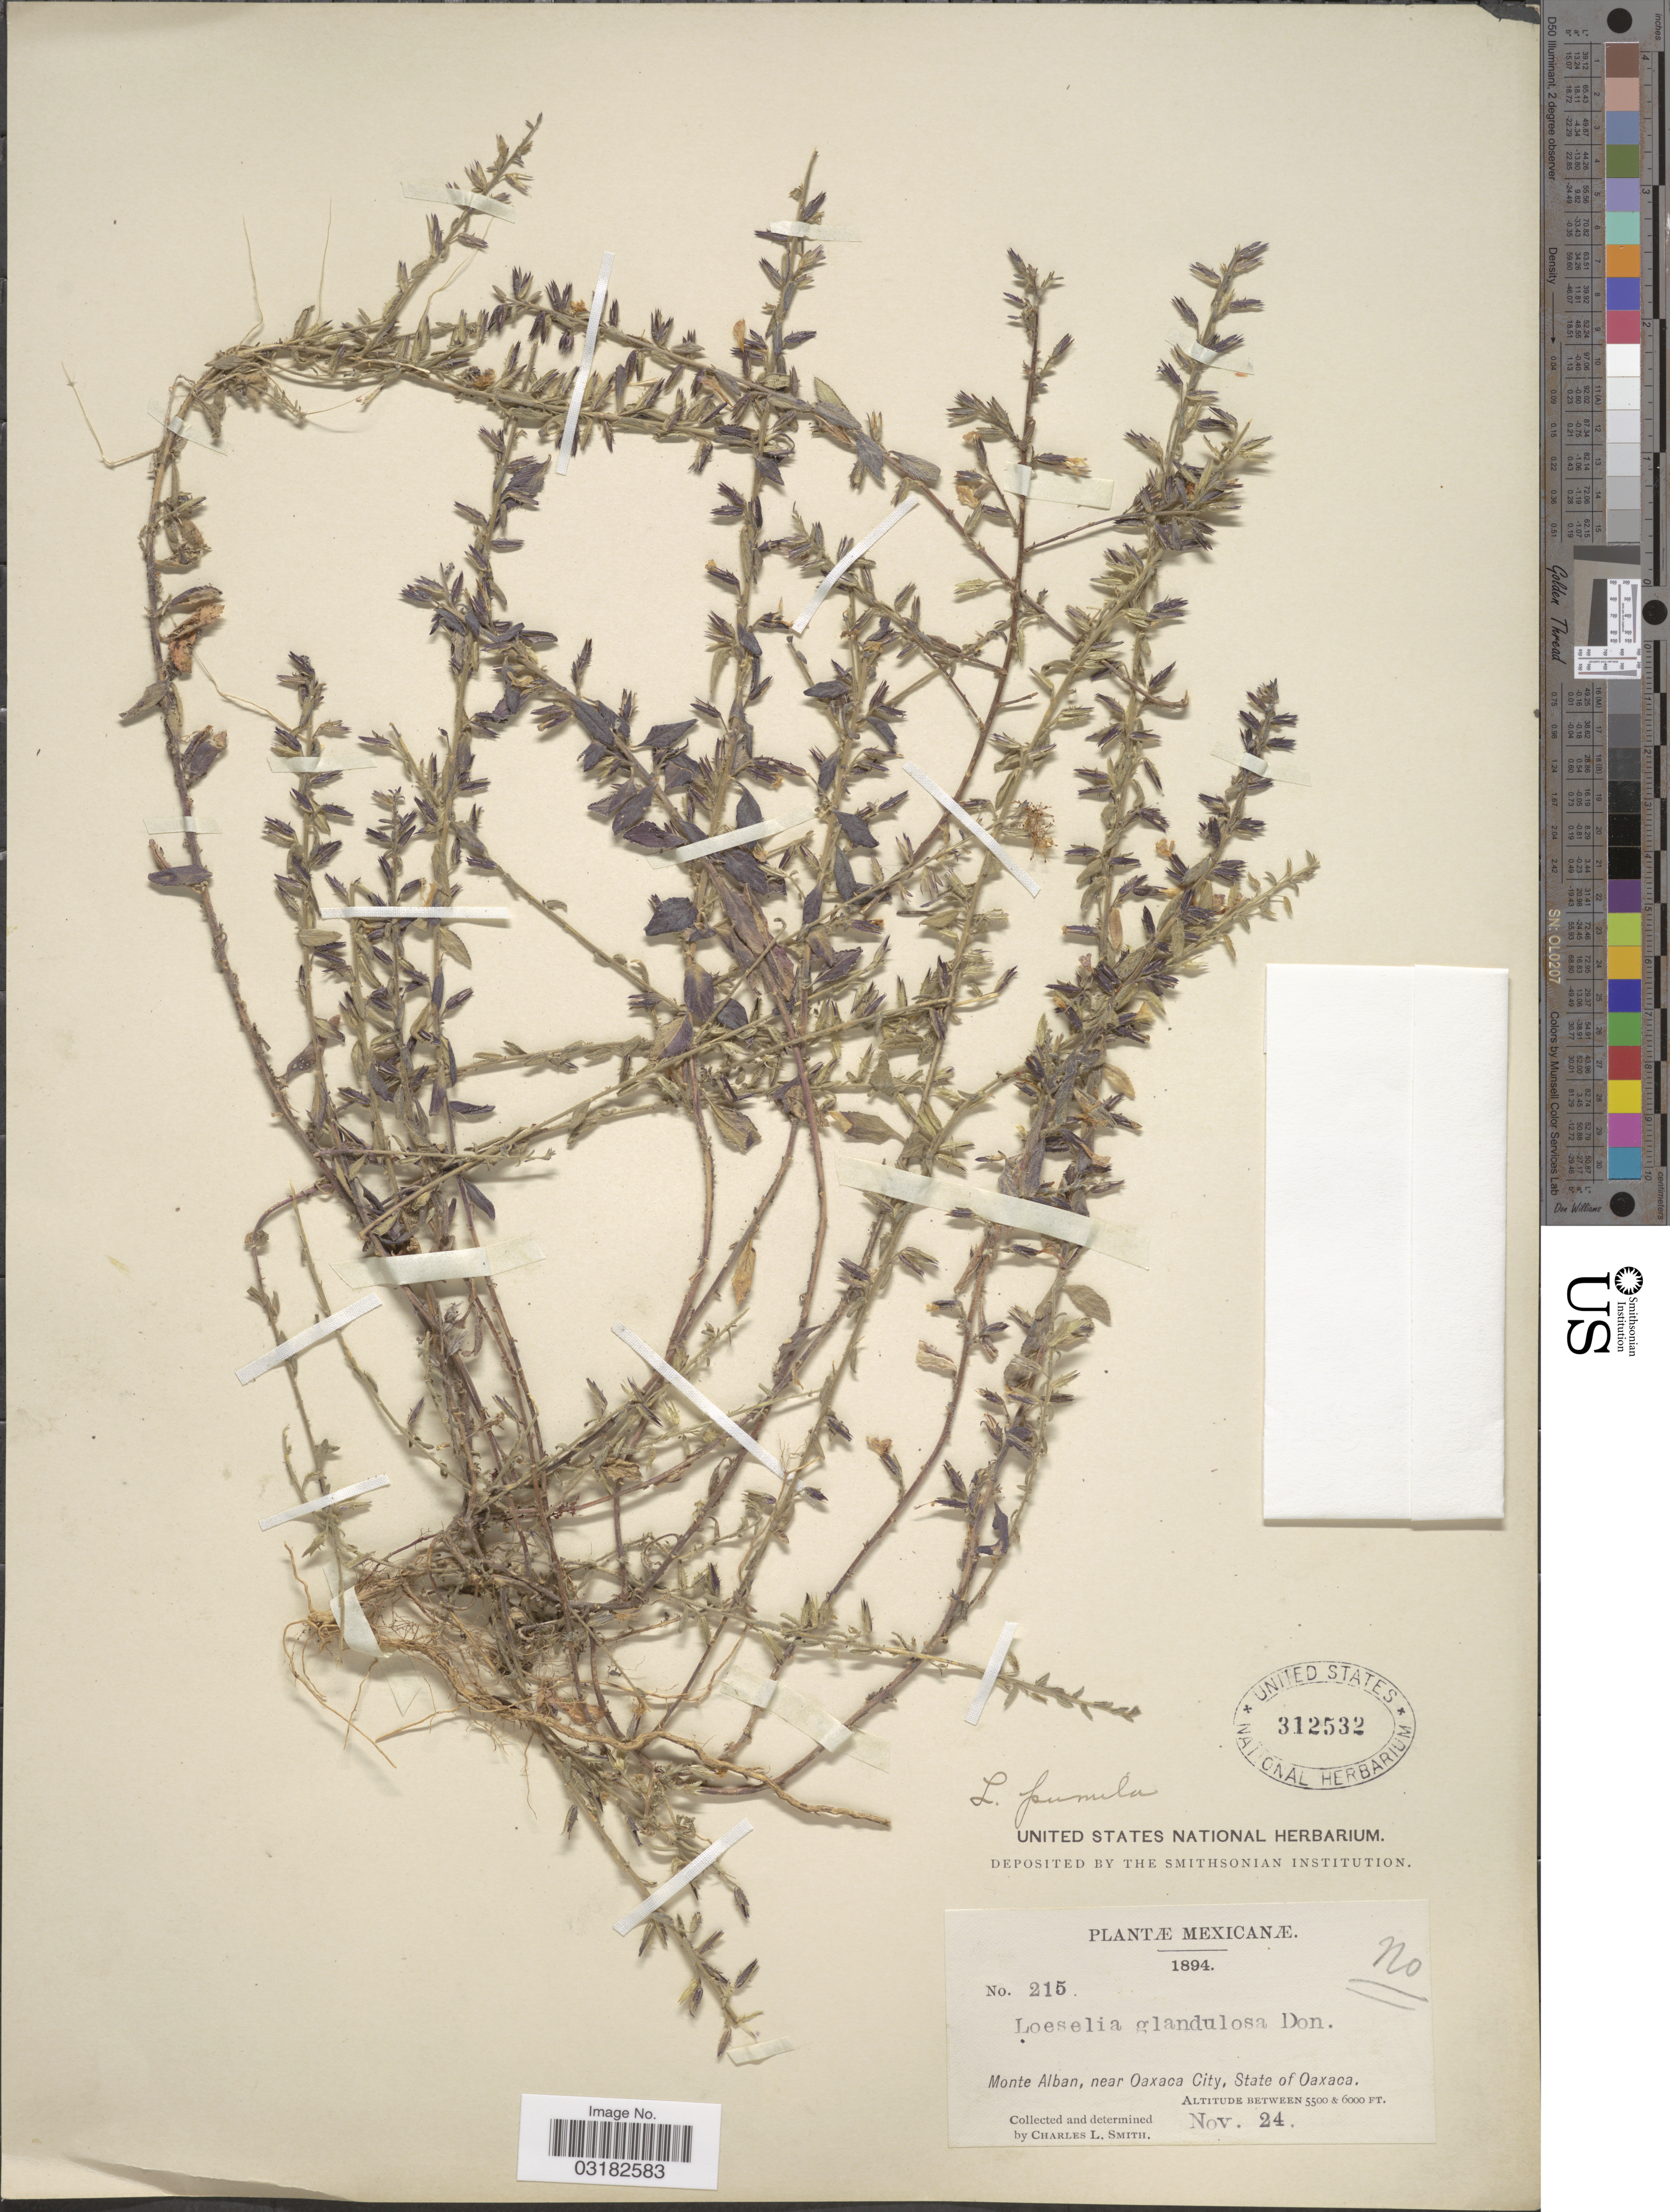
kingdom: Plantae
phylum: Tracheophyta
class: Magnoliopsida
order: Ericales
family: Polemoniaceae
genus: Loeselia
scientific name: Loeselia pumila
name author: (M. Martens & Galeotti) Walp.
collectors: C. L. Smith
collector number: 215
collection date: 1894-11-24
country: Mexico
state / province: Oaxaca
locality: Monte Alban, near Oaxaca City.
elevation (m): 1676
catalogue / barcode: US 312532